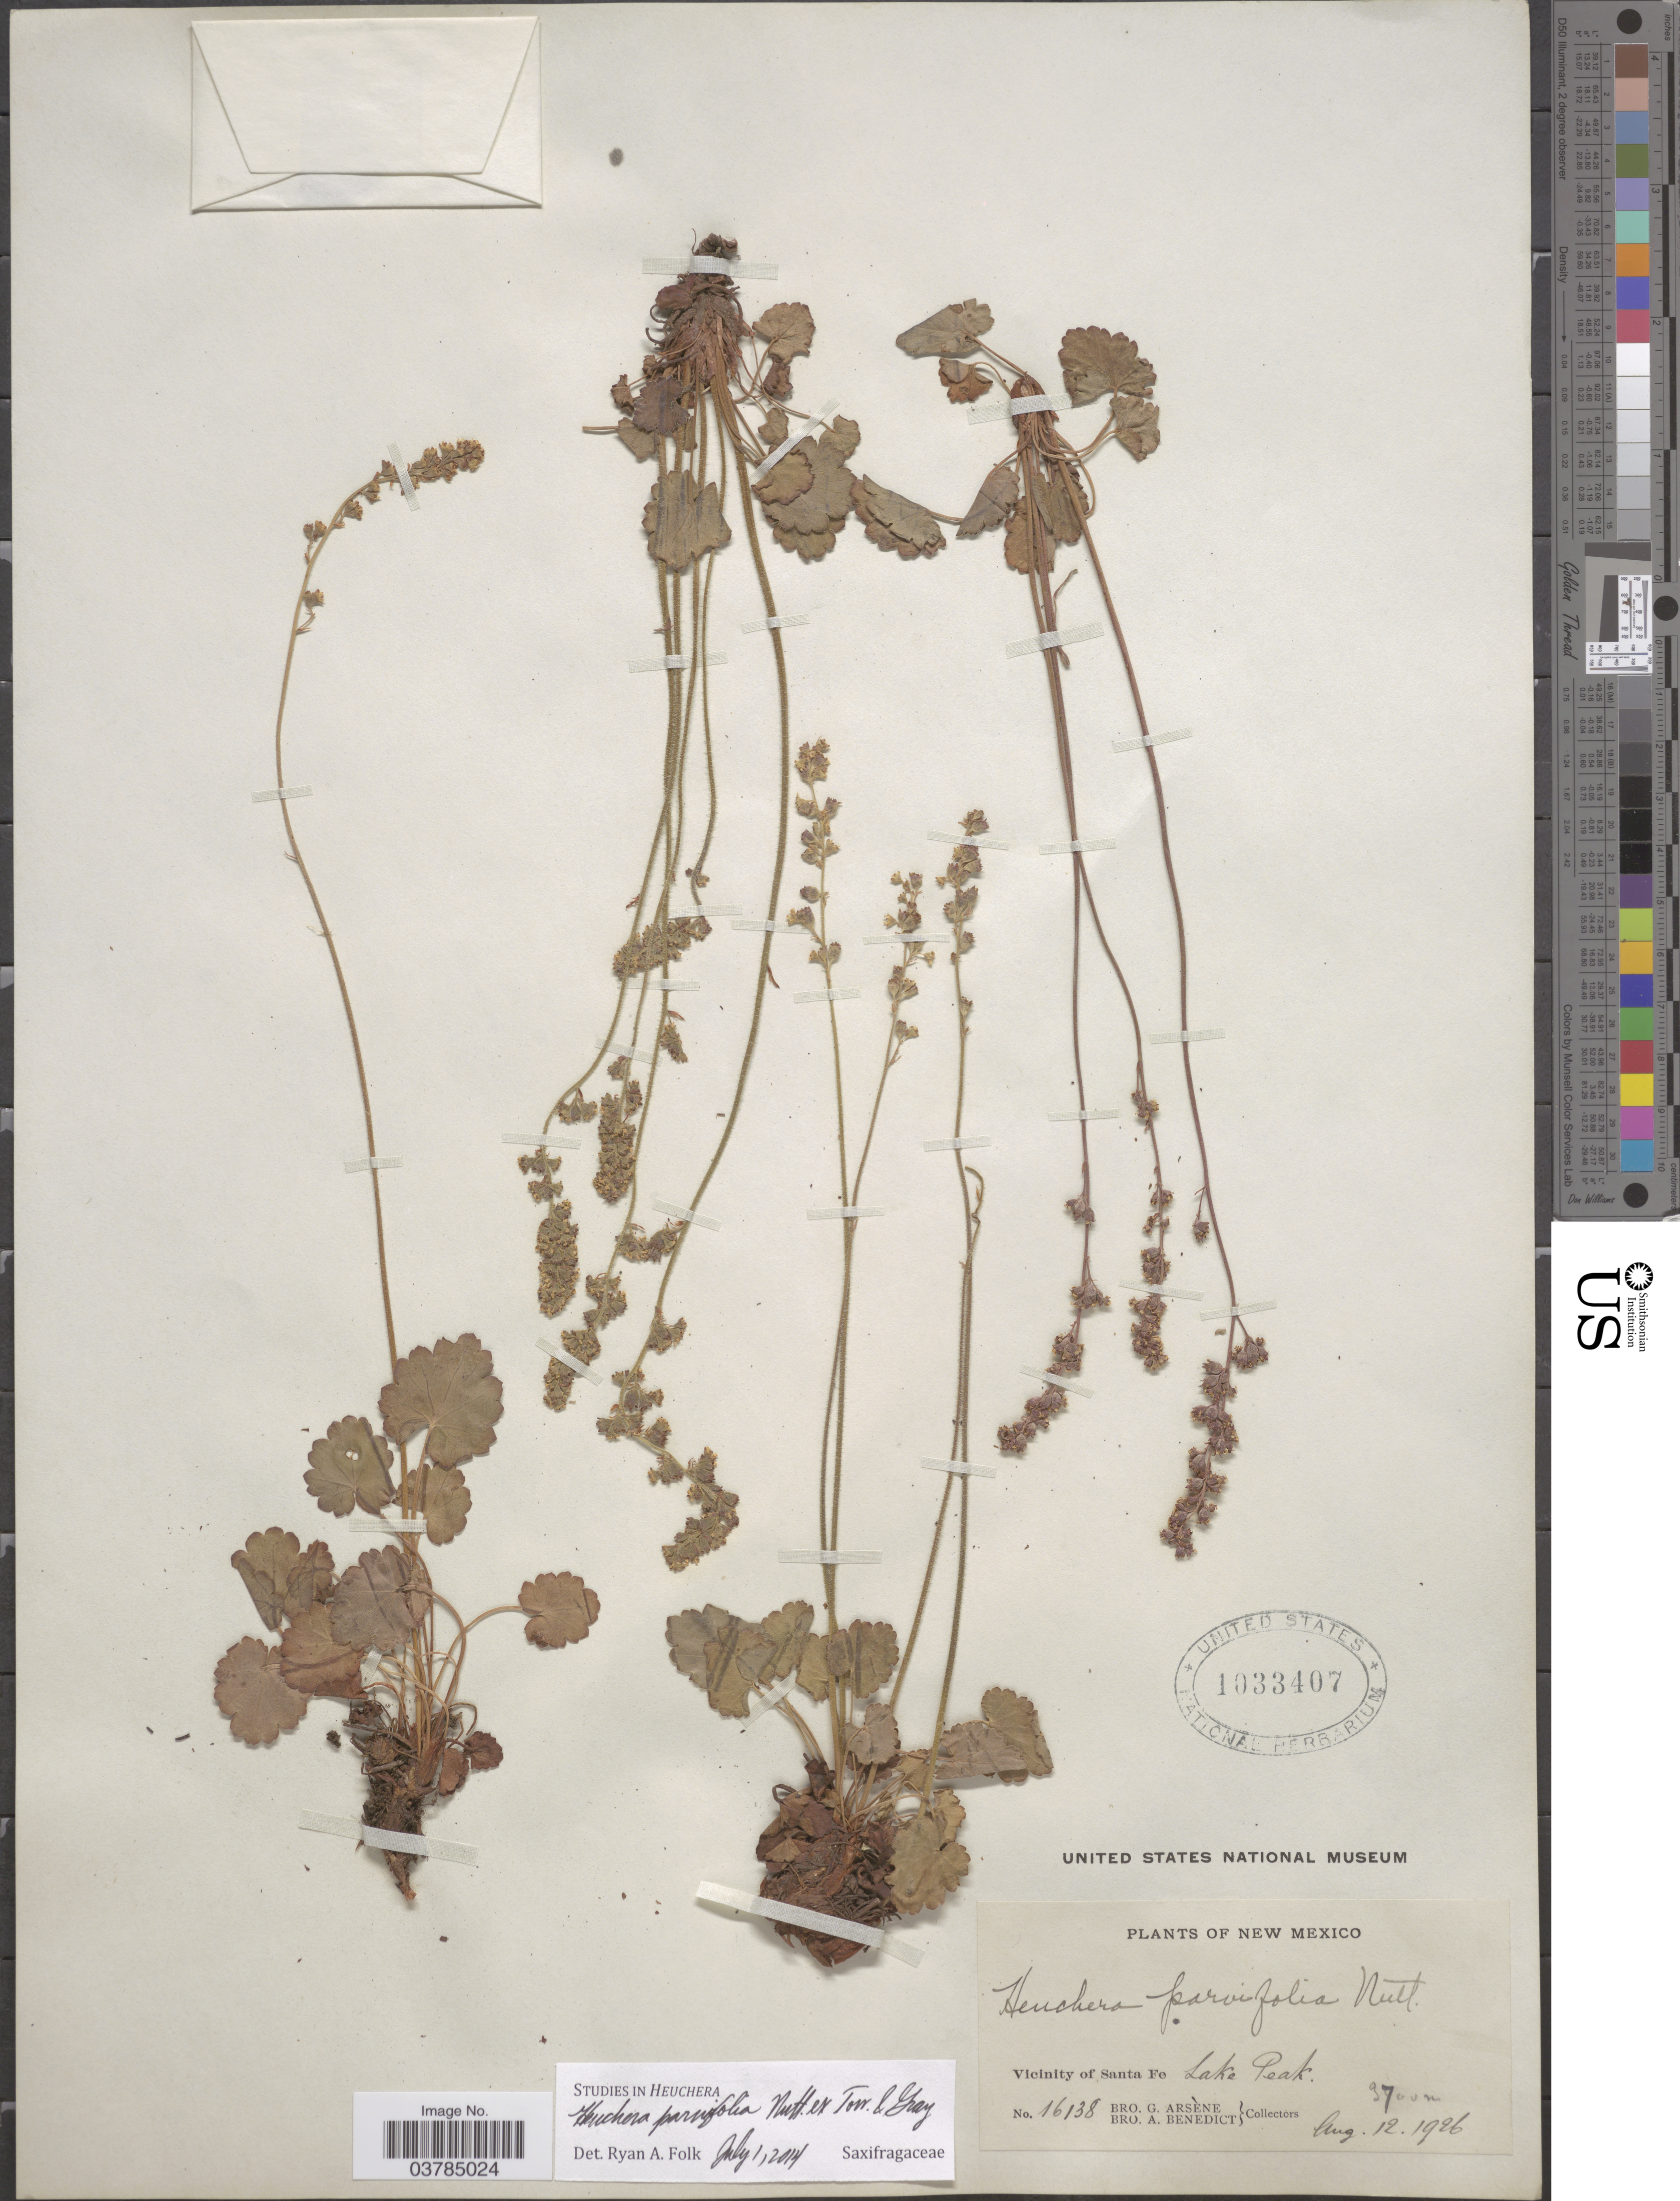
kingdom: Plantae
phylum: Tracheophyta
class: Magnoliopsida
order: Saxifragales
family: Saxifragaceae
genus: Heuchera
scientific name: Heuchera parvifolia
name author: Nutt.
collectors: Bro. G. Arsène & Bro. Benedict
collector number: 16138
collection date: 1926-08-12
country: United States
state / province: New Mexico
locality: Vicinity of Santa Fe. Lake Peak.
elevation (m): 3700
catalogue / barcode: US 1033407